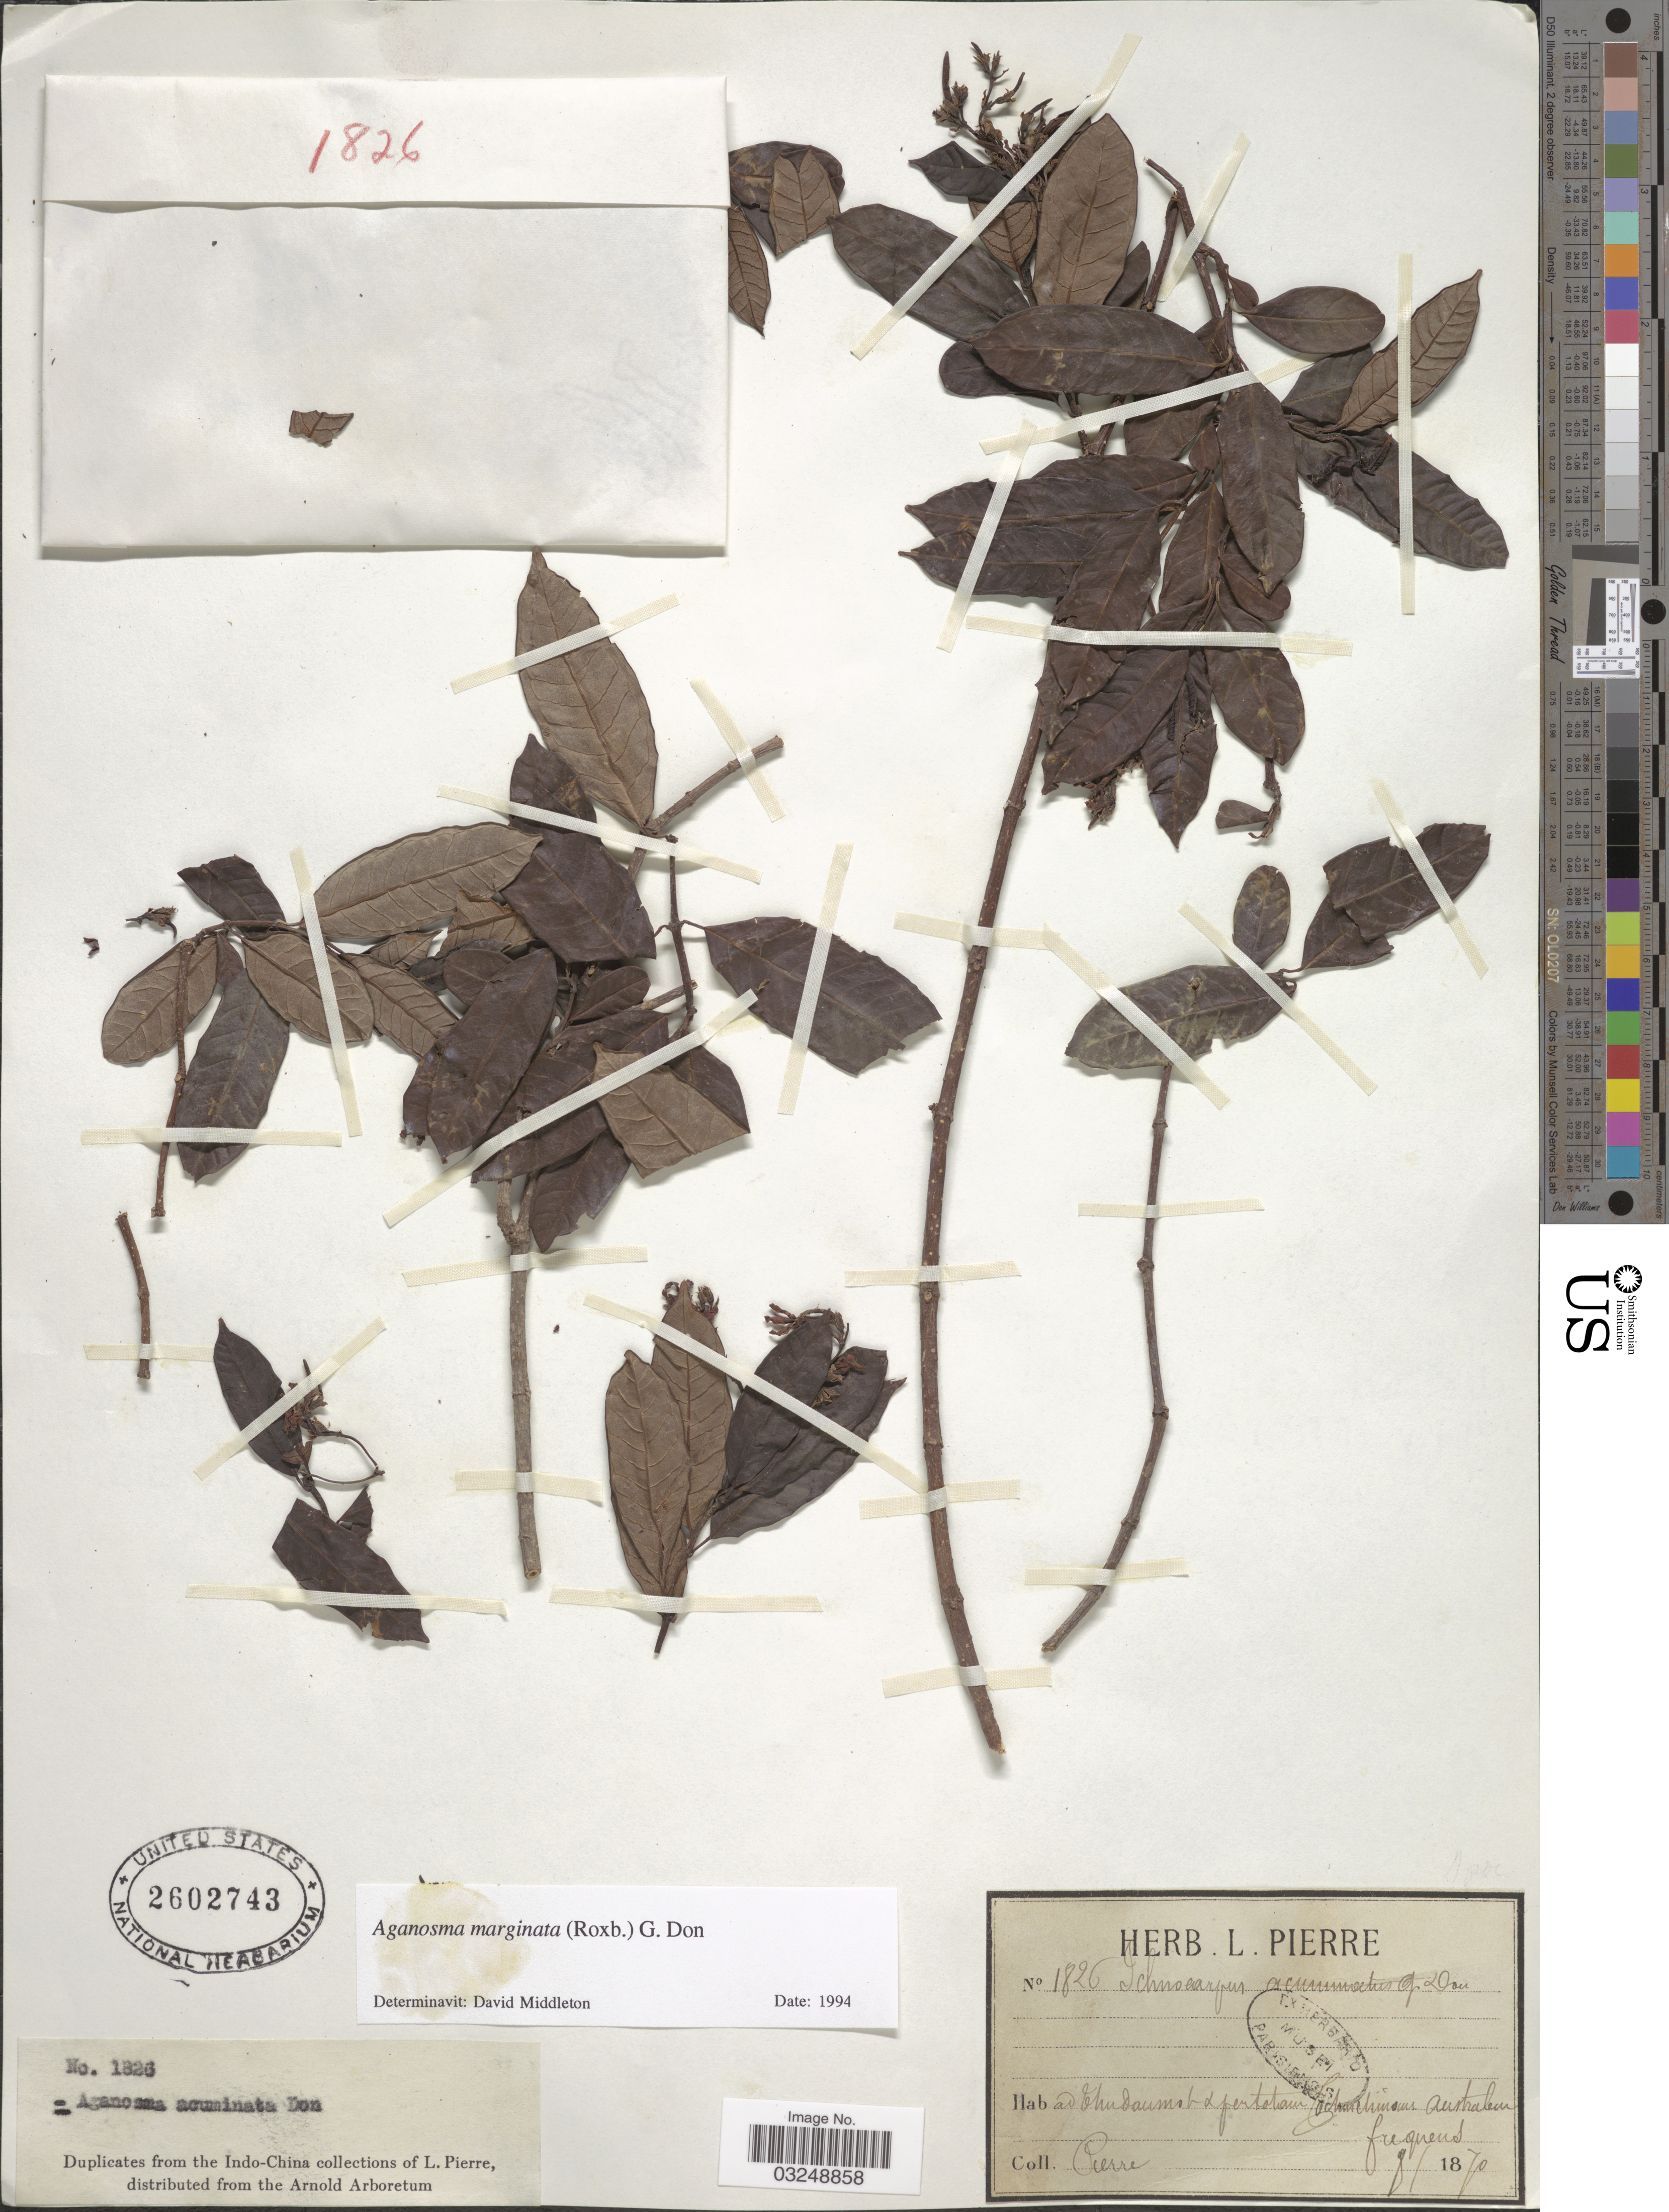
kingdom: Plantae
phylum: Tracheophyta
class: Magnoliopsida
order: Gentianales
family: Apocynaceae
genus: Aganosma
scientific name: Aganosma marginata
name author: (Roxb.) G. Don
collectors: L. Pierre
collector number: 1826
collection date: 1870-09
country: Vietnam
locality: Ad Thudaumot & per totam Cochinchinam australem [At Thu Dau Mot and throughout southern Cochinchina]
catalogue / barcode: US 2602743